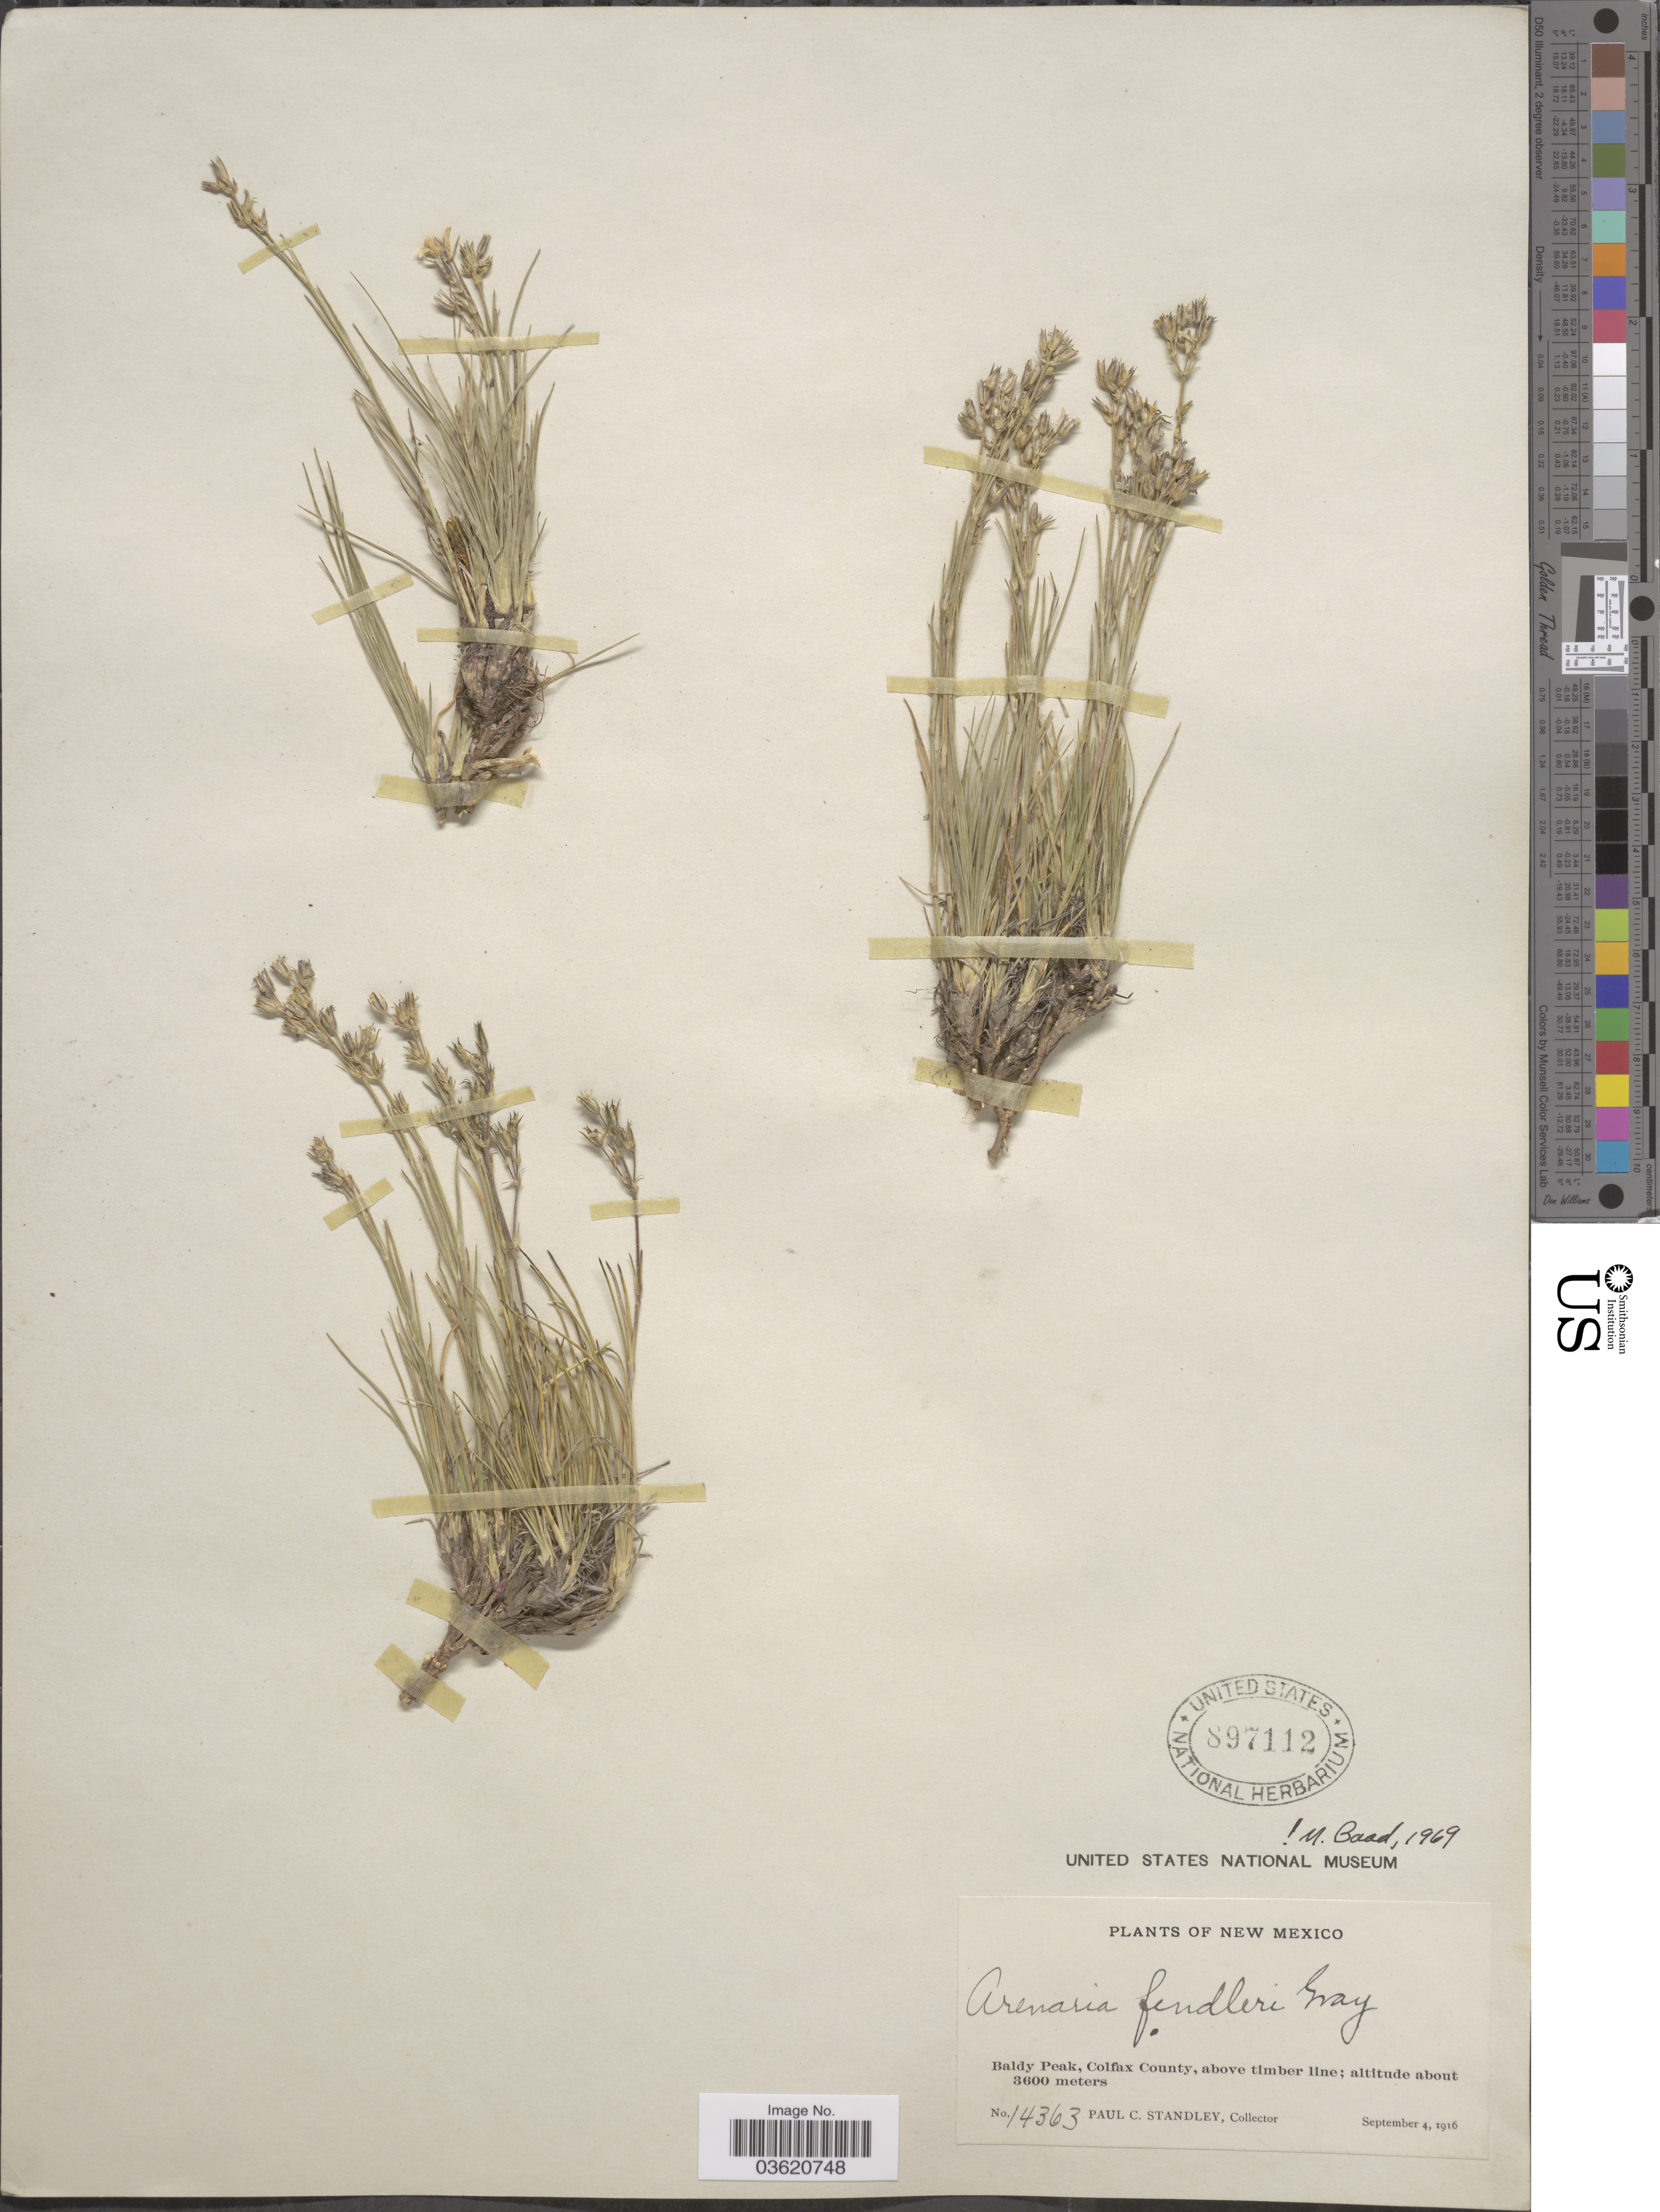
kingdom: Plantae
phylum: Tracheophyta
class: Magnoliopsida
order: Caryophyllales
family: Caryophyllaceae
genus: Eremogone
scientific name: Eremogone fendleri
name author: (A. Gray) Ikonn.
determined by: U.S. National Herbarium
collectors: P. C. Standley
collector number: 14363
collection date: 1916-09-04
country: United States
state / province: New Mexico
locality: Baldy Peak, Colfax County, above timber line.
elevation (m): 3600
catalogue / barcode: US 897112